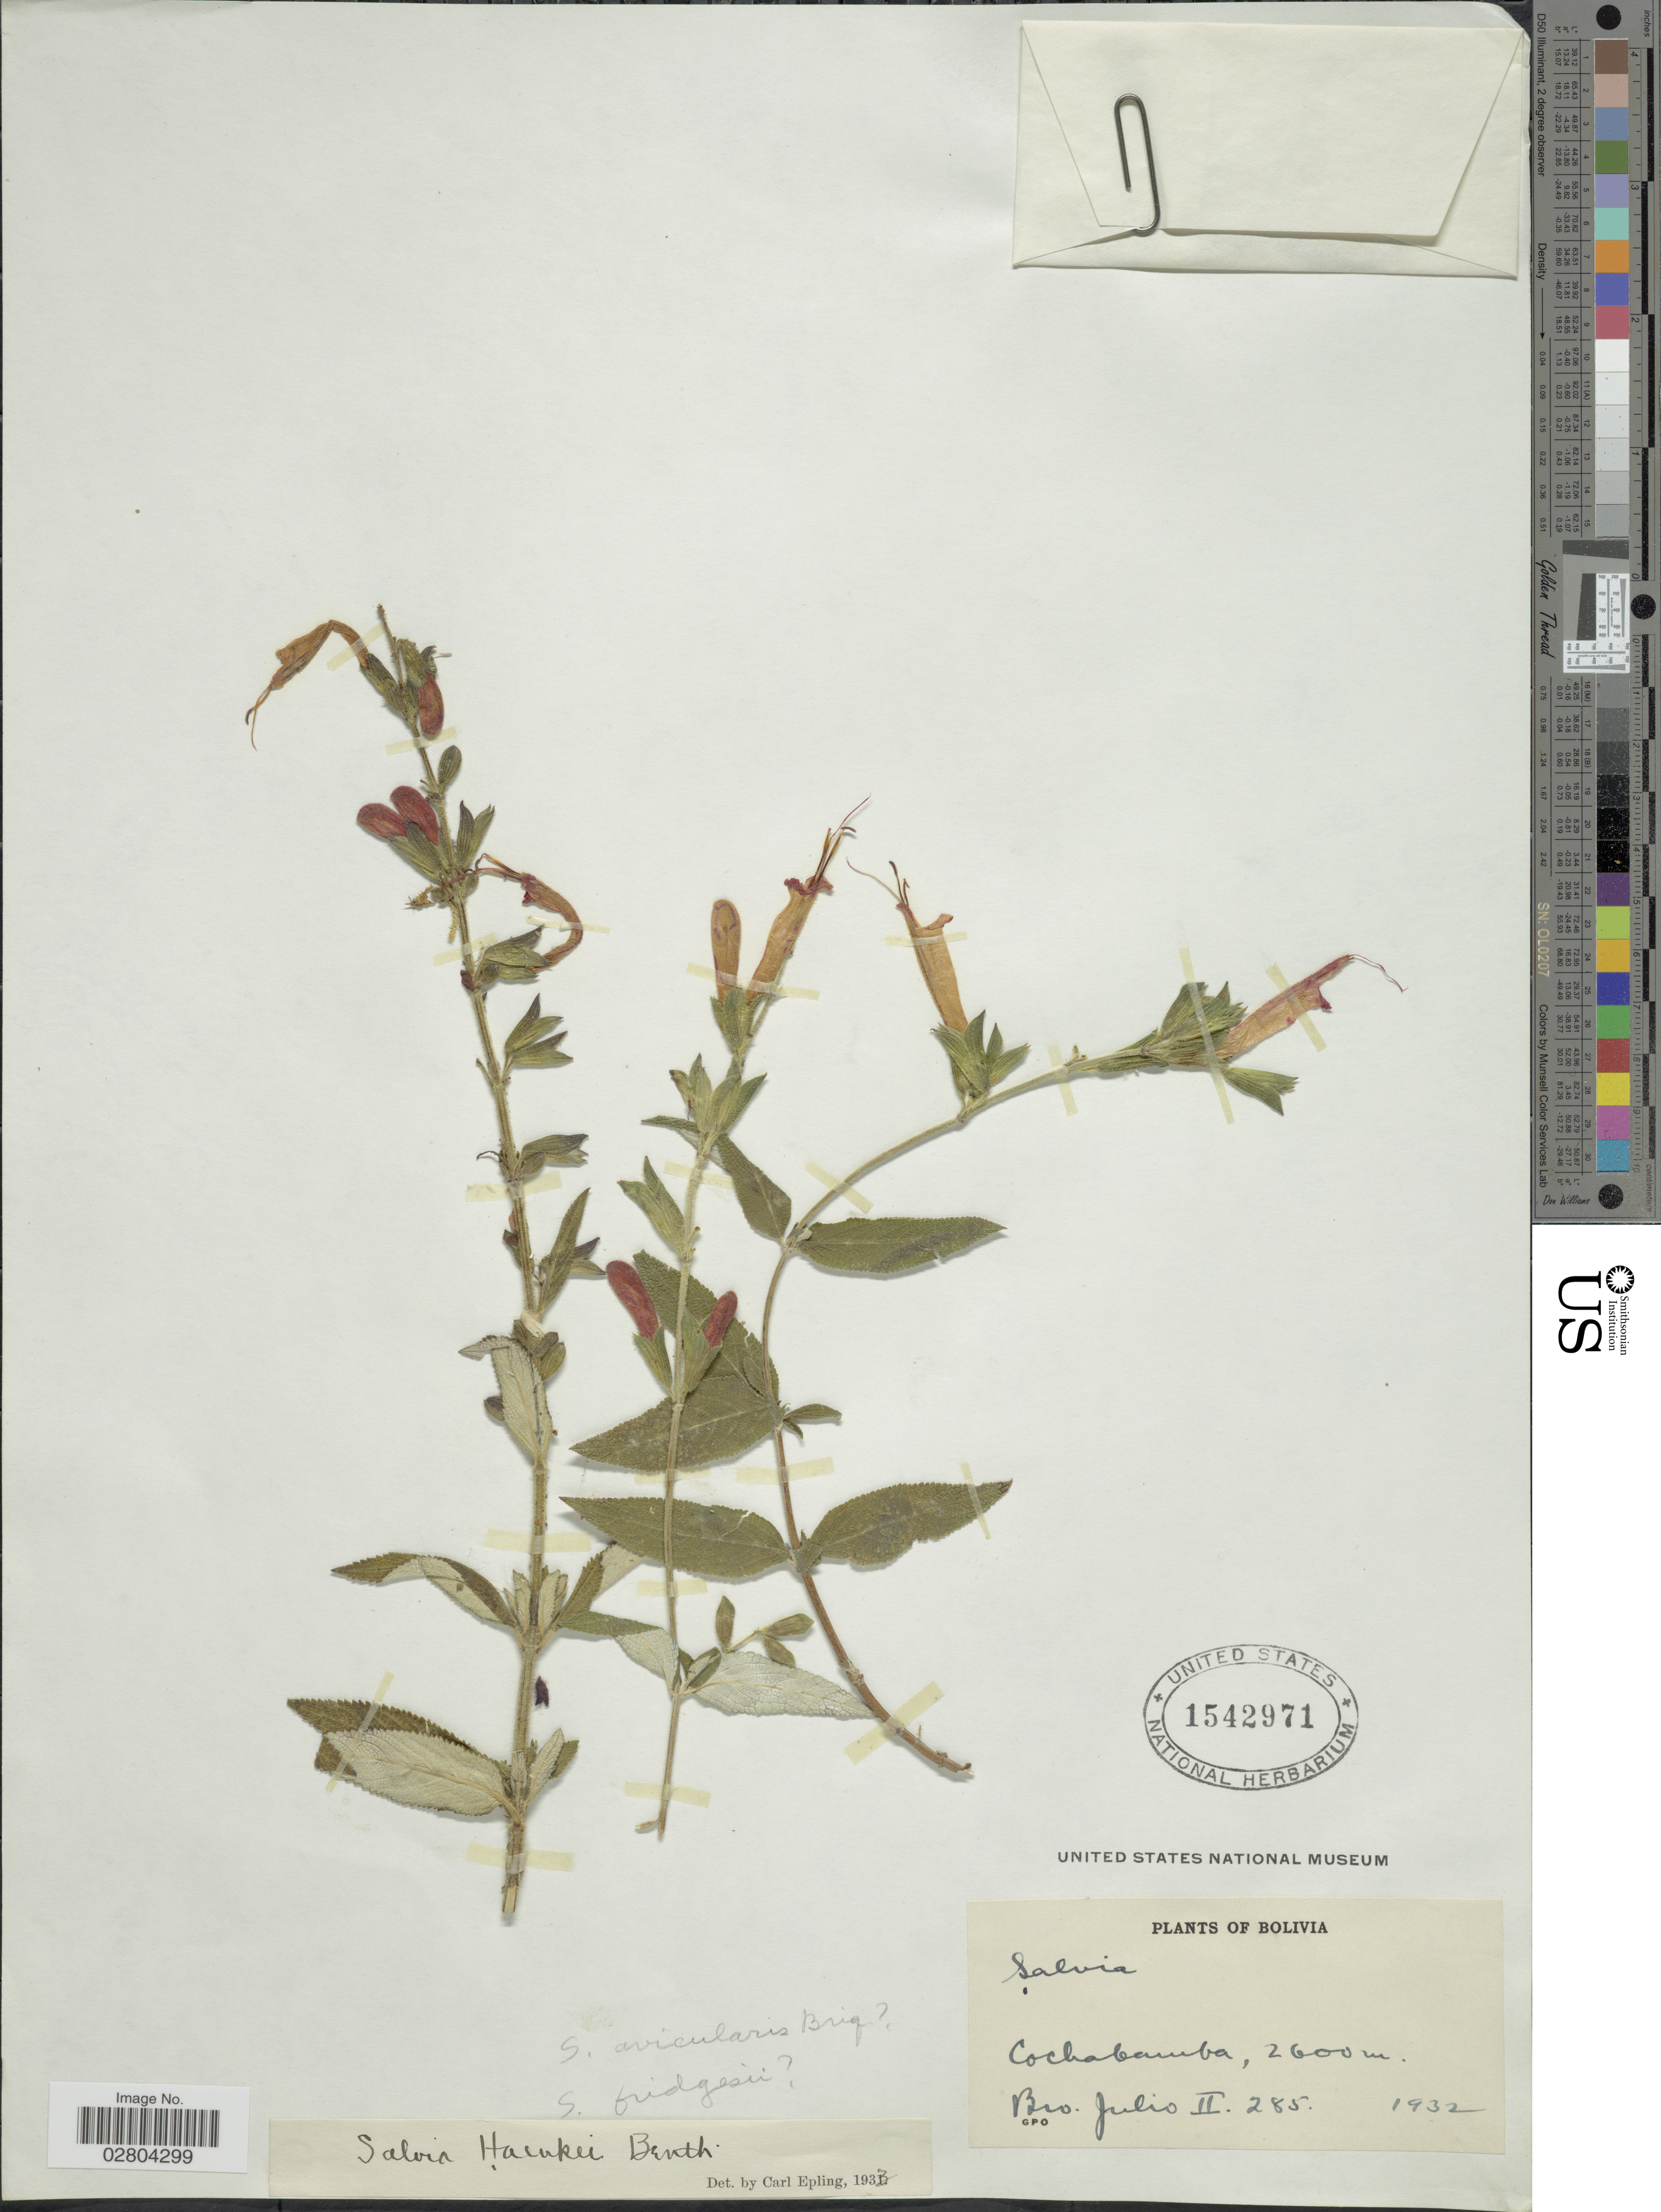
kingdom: Plantae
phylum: Tracheophyta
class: Magnoliopsida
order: Lamiales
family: Lamiaceae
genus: Salvia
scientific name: Salvia haenkei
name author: Benth.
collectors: Bro. Julio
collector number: II285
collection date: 1932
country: Bolivia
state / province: Cochabamba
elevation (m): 2600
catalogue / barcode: US 1542971